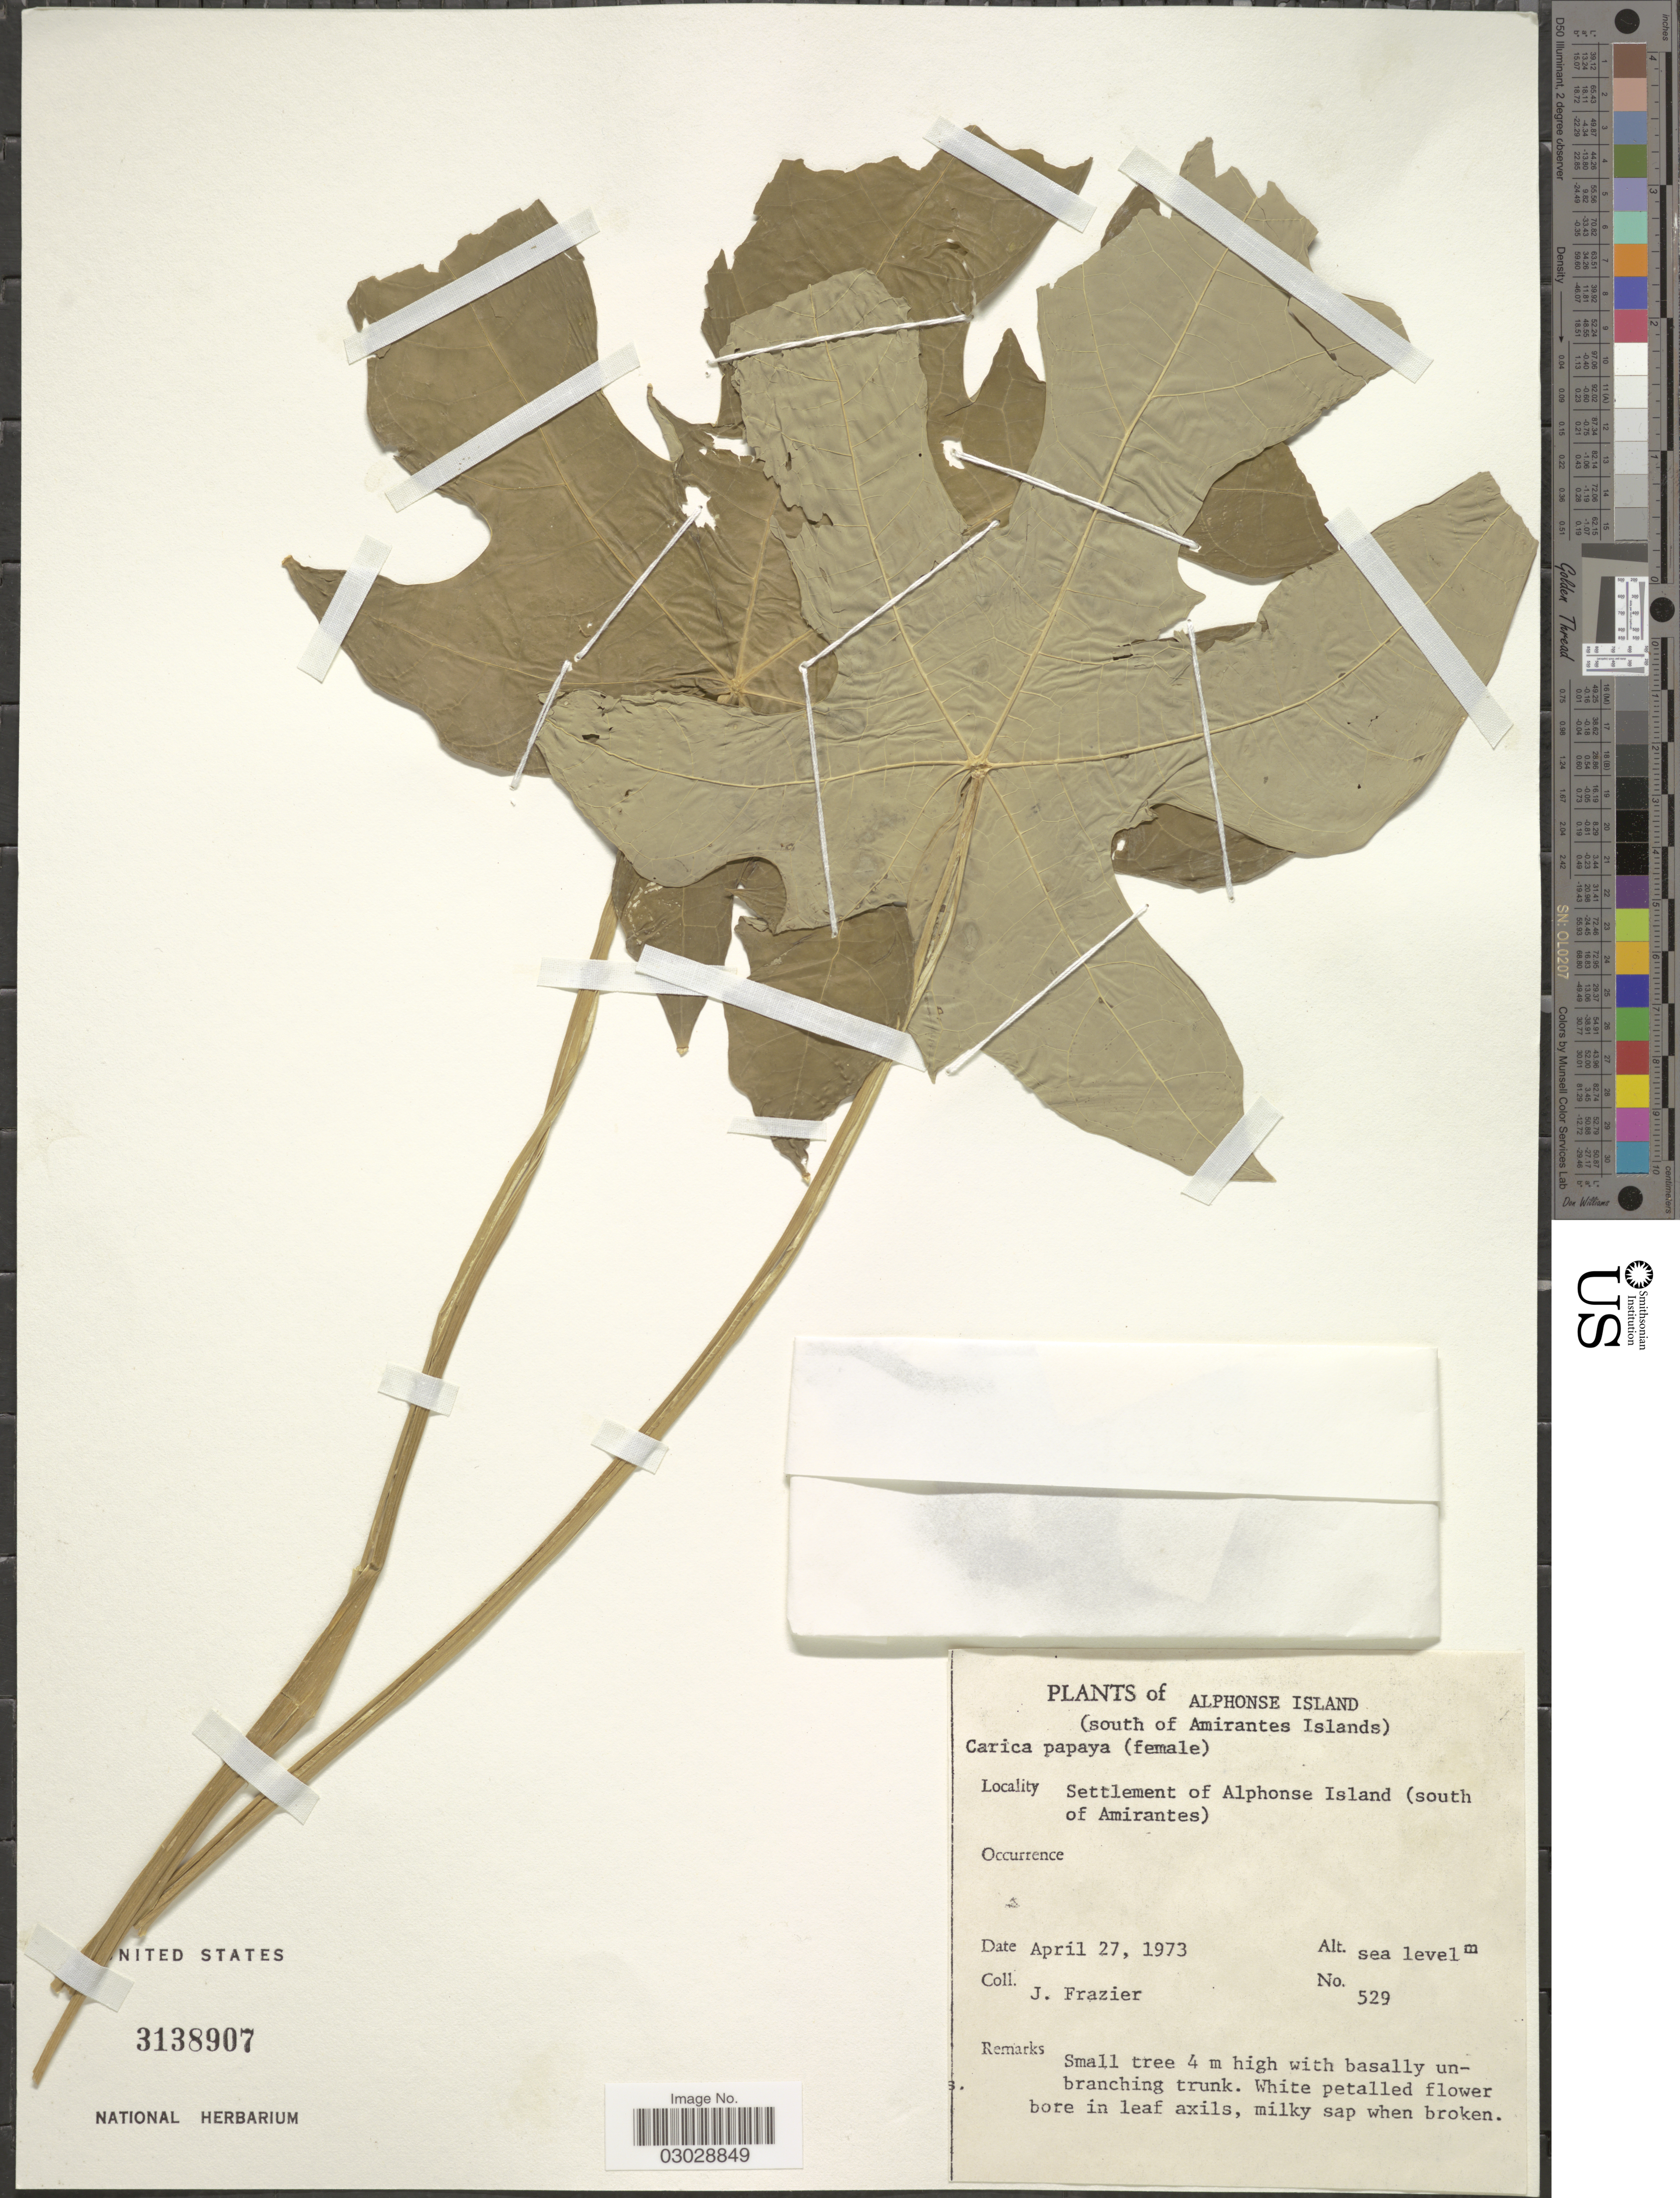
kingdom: Plantae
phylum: Tracheophyta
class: Magnoliopsida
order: Brassicales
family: Caricaceae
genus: Carica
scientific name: Carica papaya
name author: L.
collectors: J. Frazier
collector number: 529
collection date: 1973-04-27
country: Seychelles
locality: Alphonse Island. (south of Amirantes Islands). Settlement of Alphonse Island (south of Amirantes).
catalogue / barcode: US 3138907